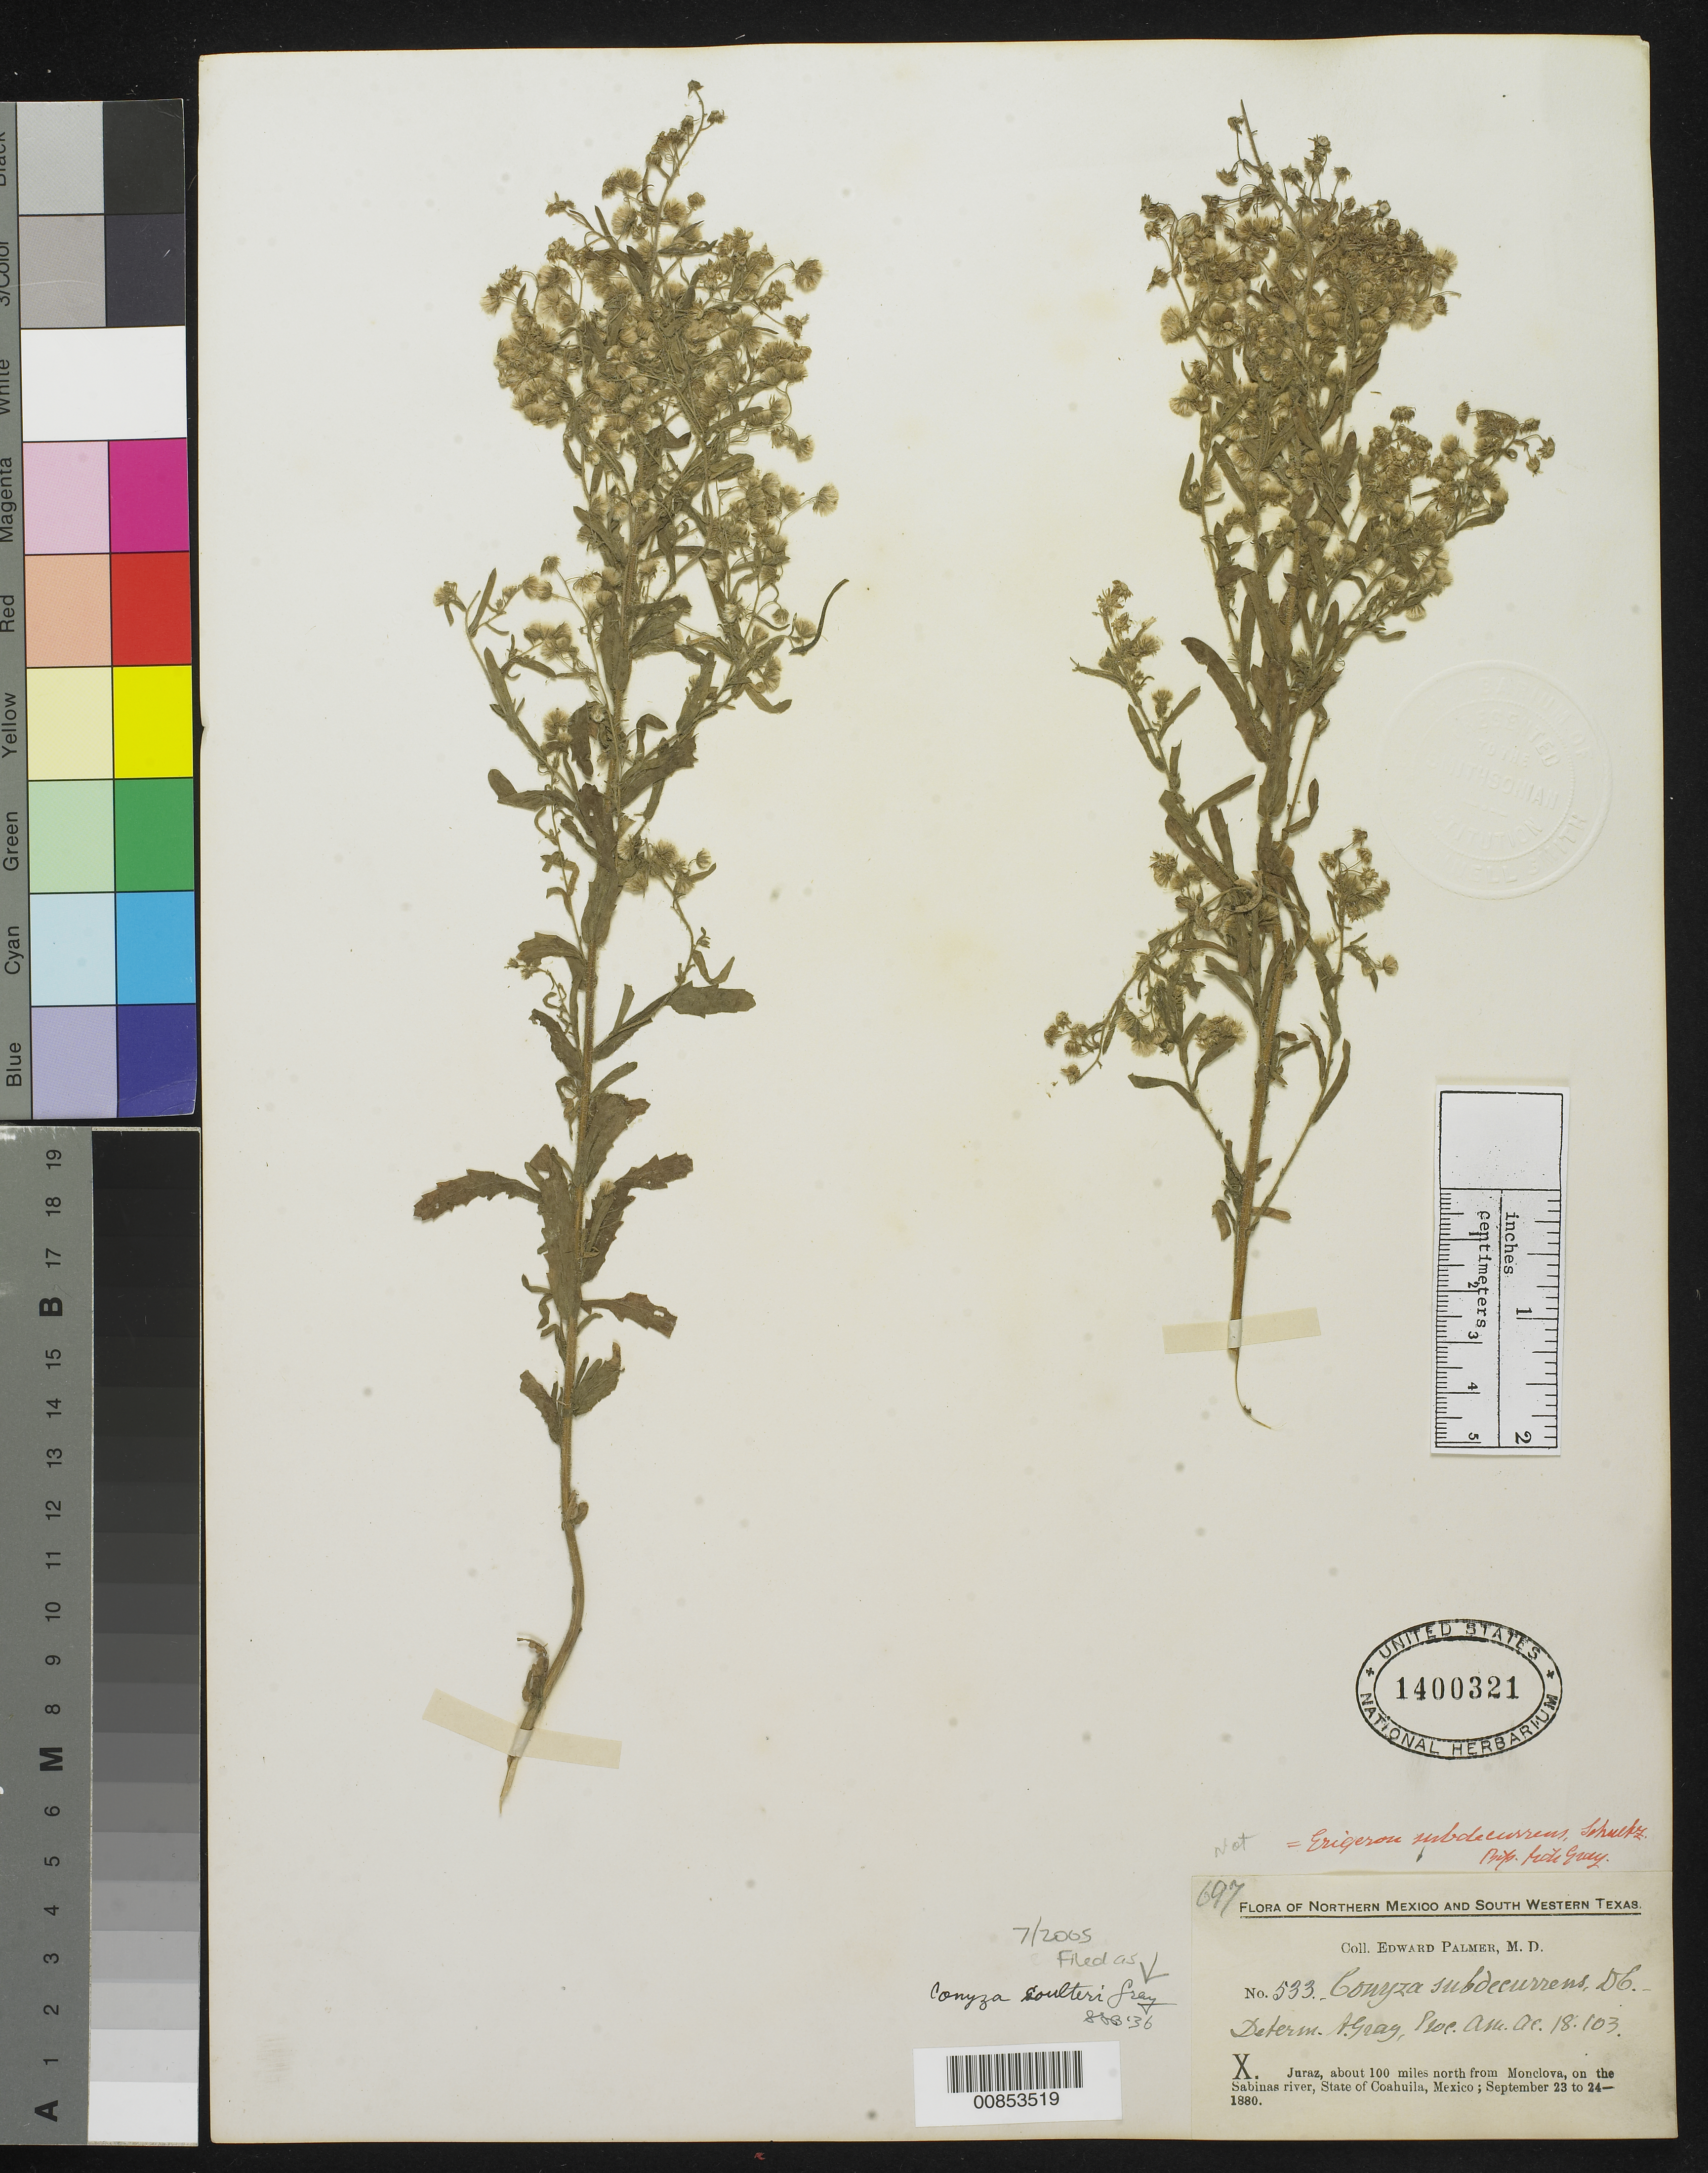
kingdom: Plantae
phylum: Tracheophyta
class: Magnoliopsida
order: Asterales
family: Asteraceae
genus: Conyza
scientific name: Conyza coulteri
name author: A. Gray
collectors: E. Palmer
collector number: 533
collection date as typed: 23 Sep 1880 to 24 Sep 1880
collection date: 1880-09-23/1880-09-24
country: Mexico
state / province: Coahuila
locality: X. Juraz, aboout 100 miles north of Monclova, on the Sabinas river, Coahuila.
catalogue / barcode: US 1400321